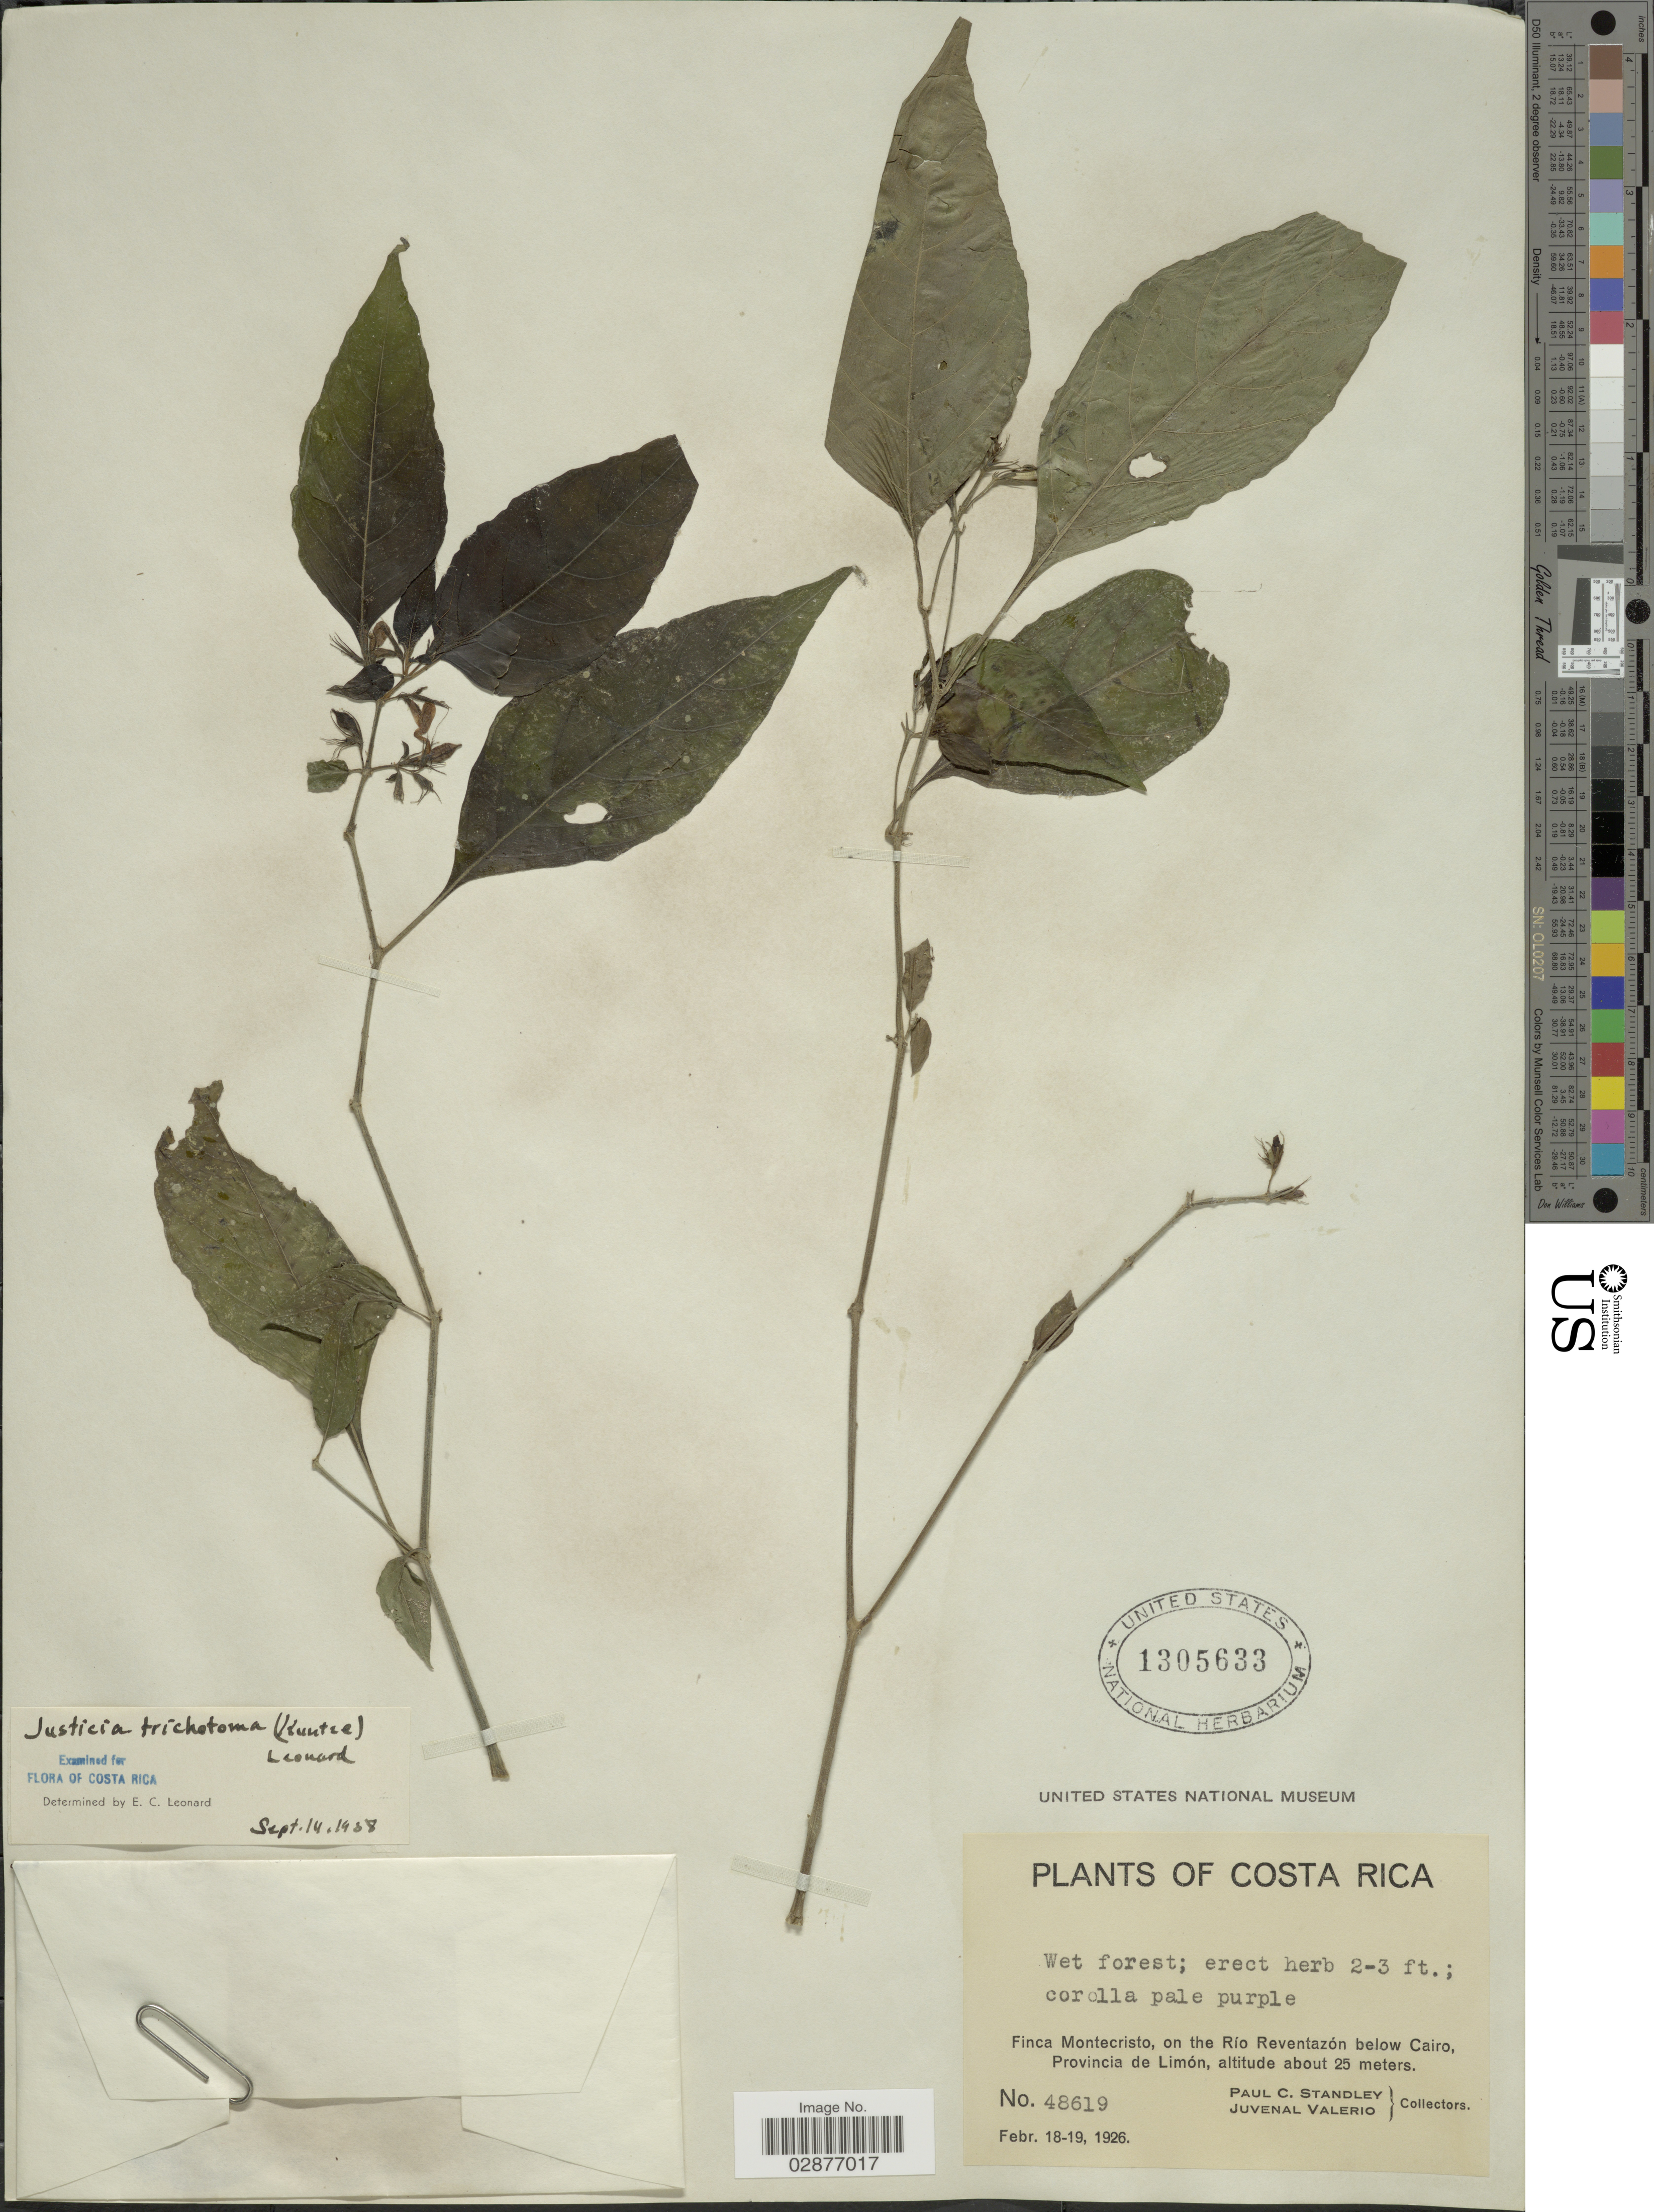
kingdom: Plantae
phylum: Tracheophyta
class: Magnoliopsida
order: Lamiales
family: Acanthaceae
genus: Justicia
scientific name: Justicia trichotoma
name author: (Kuntze) Leonard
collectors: P. C. Standley & J. Valerio R.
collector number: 48619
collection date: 1926-02-18/1926-02-19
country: Costa Rica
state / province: Limón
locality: Finca Montecristo, on the Río Reventazón below Cairo.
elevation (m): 25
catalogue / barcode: US 1305633